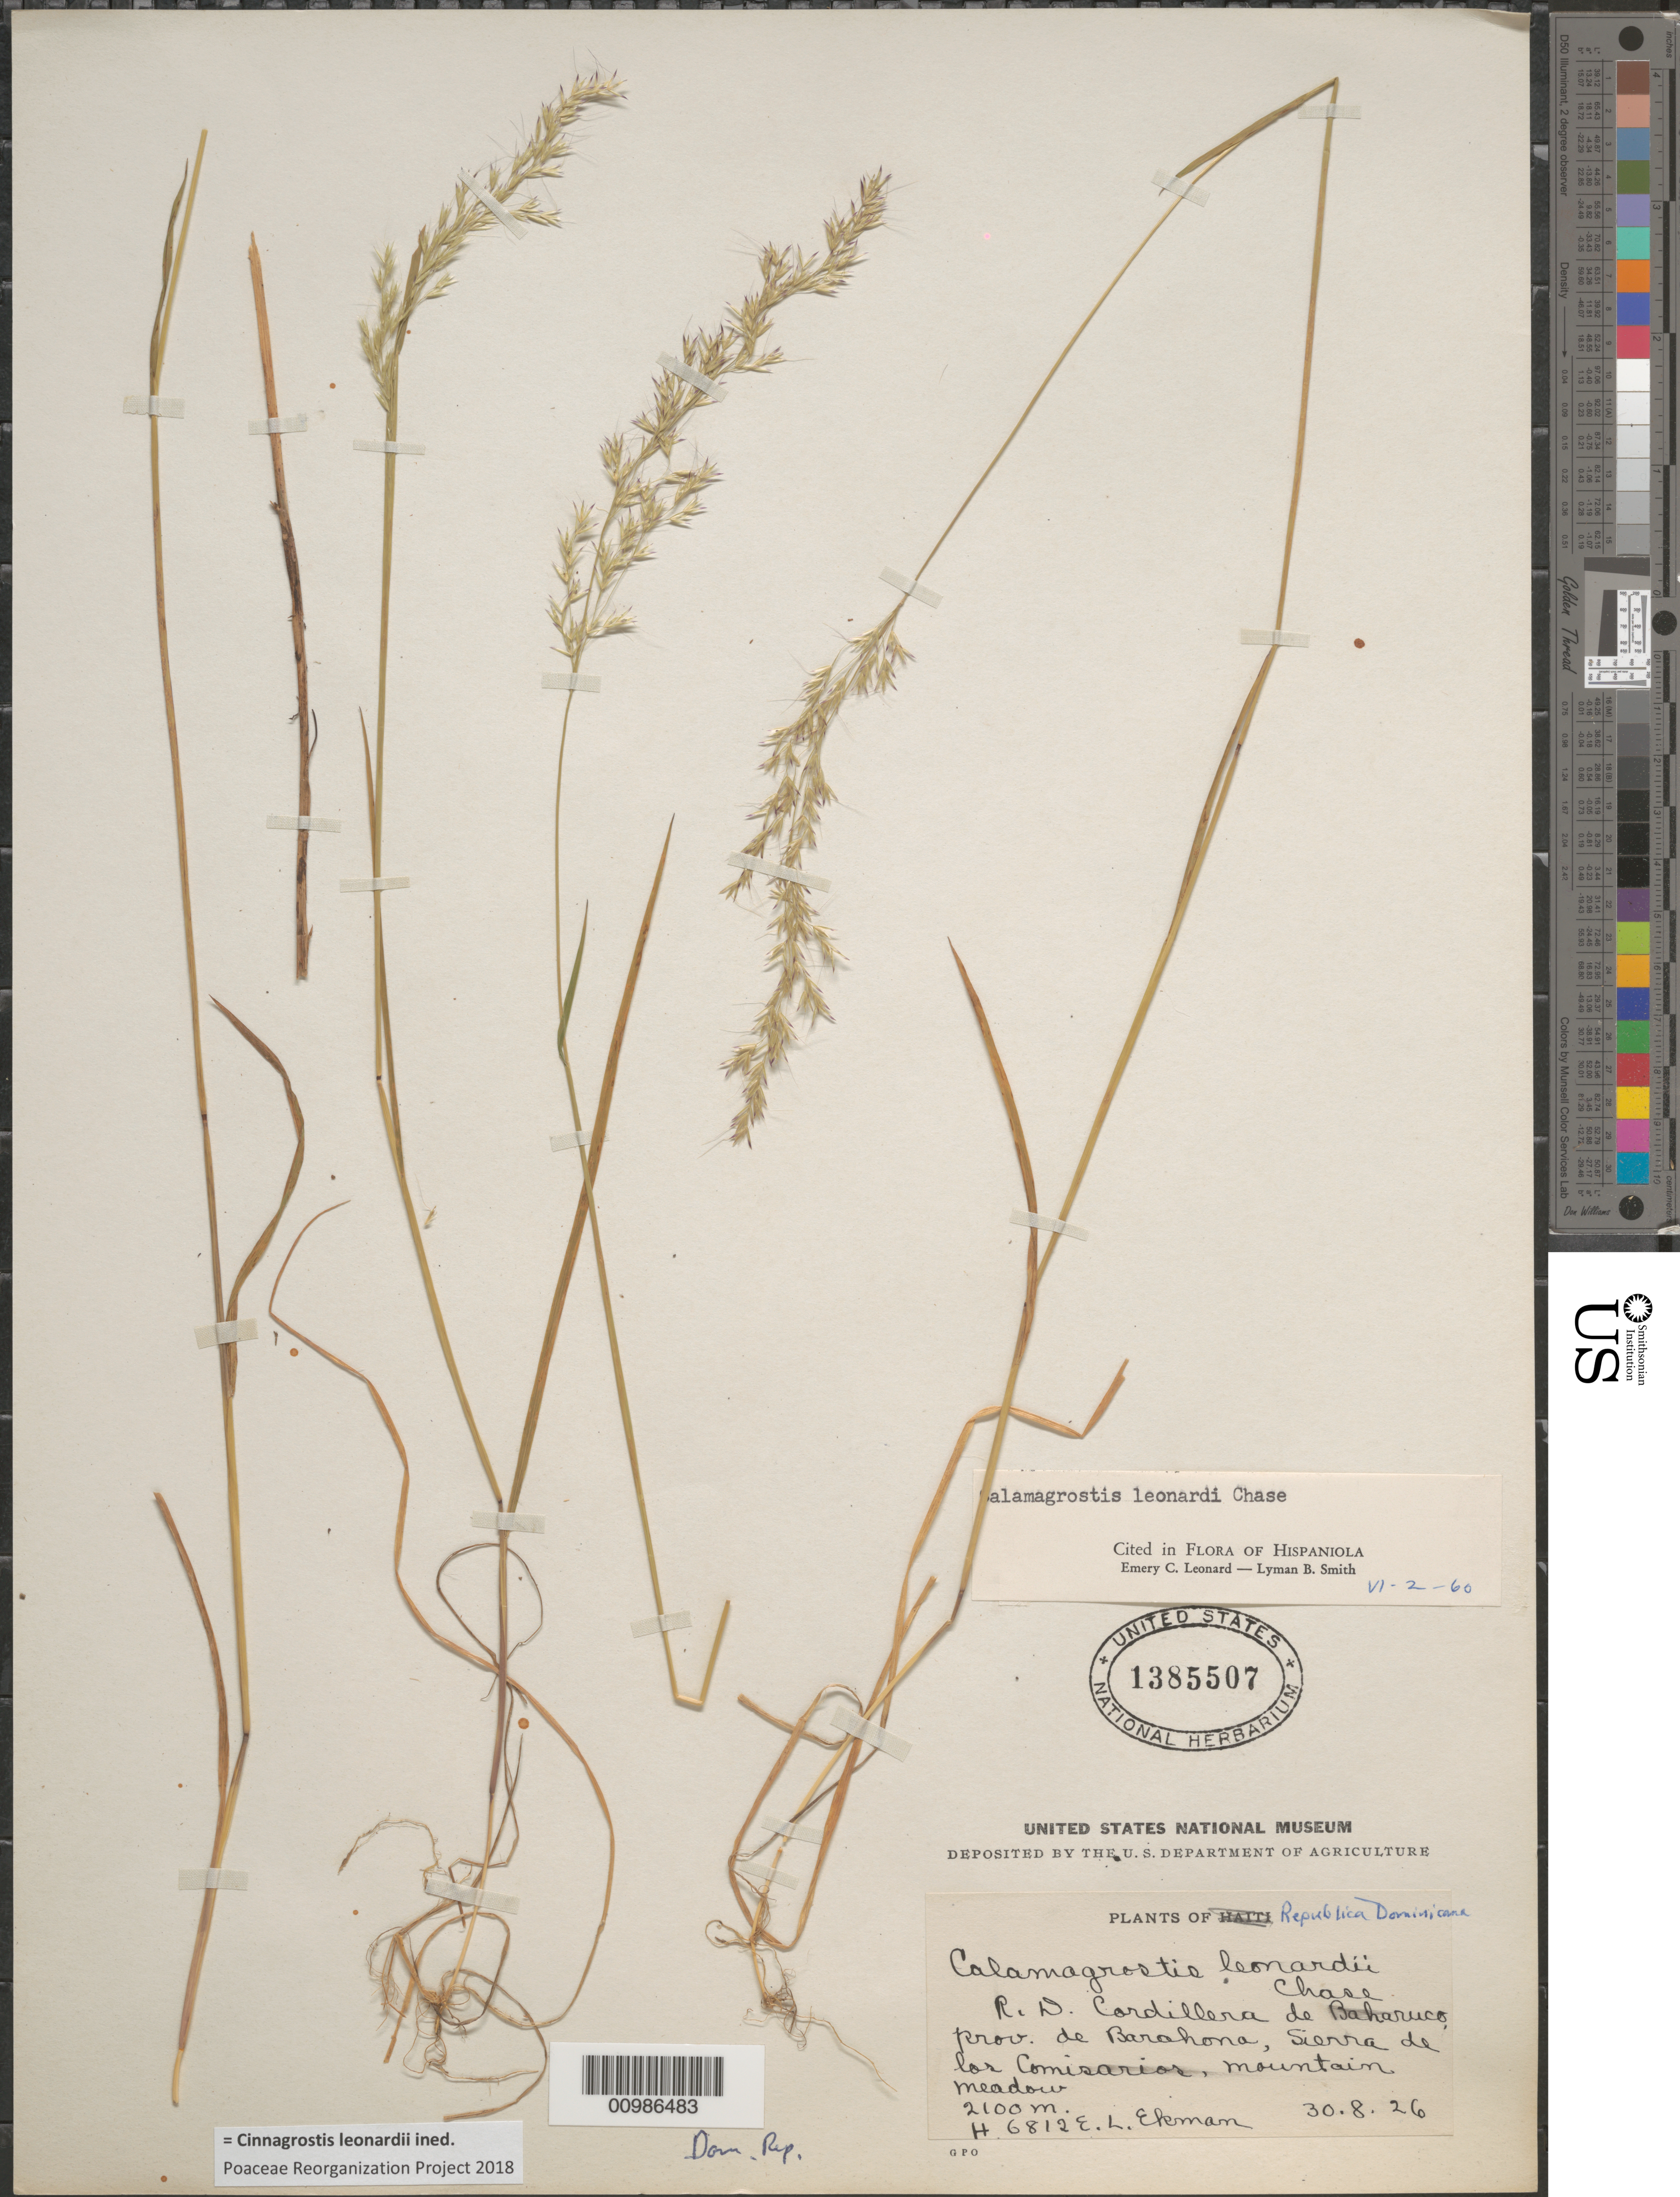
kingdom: Plantae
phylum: Tracheophyta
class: Liliopsida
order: Poales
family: Poaceae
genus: Cinnagrostis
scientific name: Cinnagrostis leonardii ined.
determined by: Poaceae Reorganization Project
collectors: E. L. Ekman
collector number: H 6812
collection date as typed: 30 Aug 1926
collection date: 1926-08-30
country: Dominican Republic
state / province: Barahona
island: Hispaniola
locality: Sierra de los Comisarios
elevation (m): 2100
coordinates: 0 N, 0 E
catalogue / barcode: US 1385507